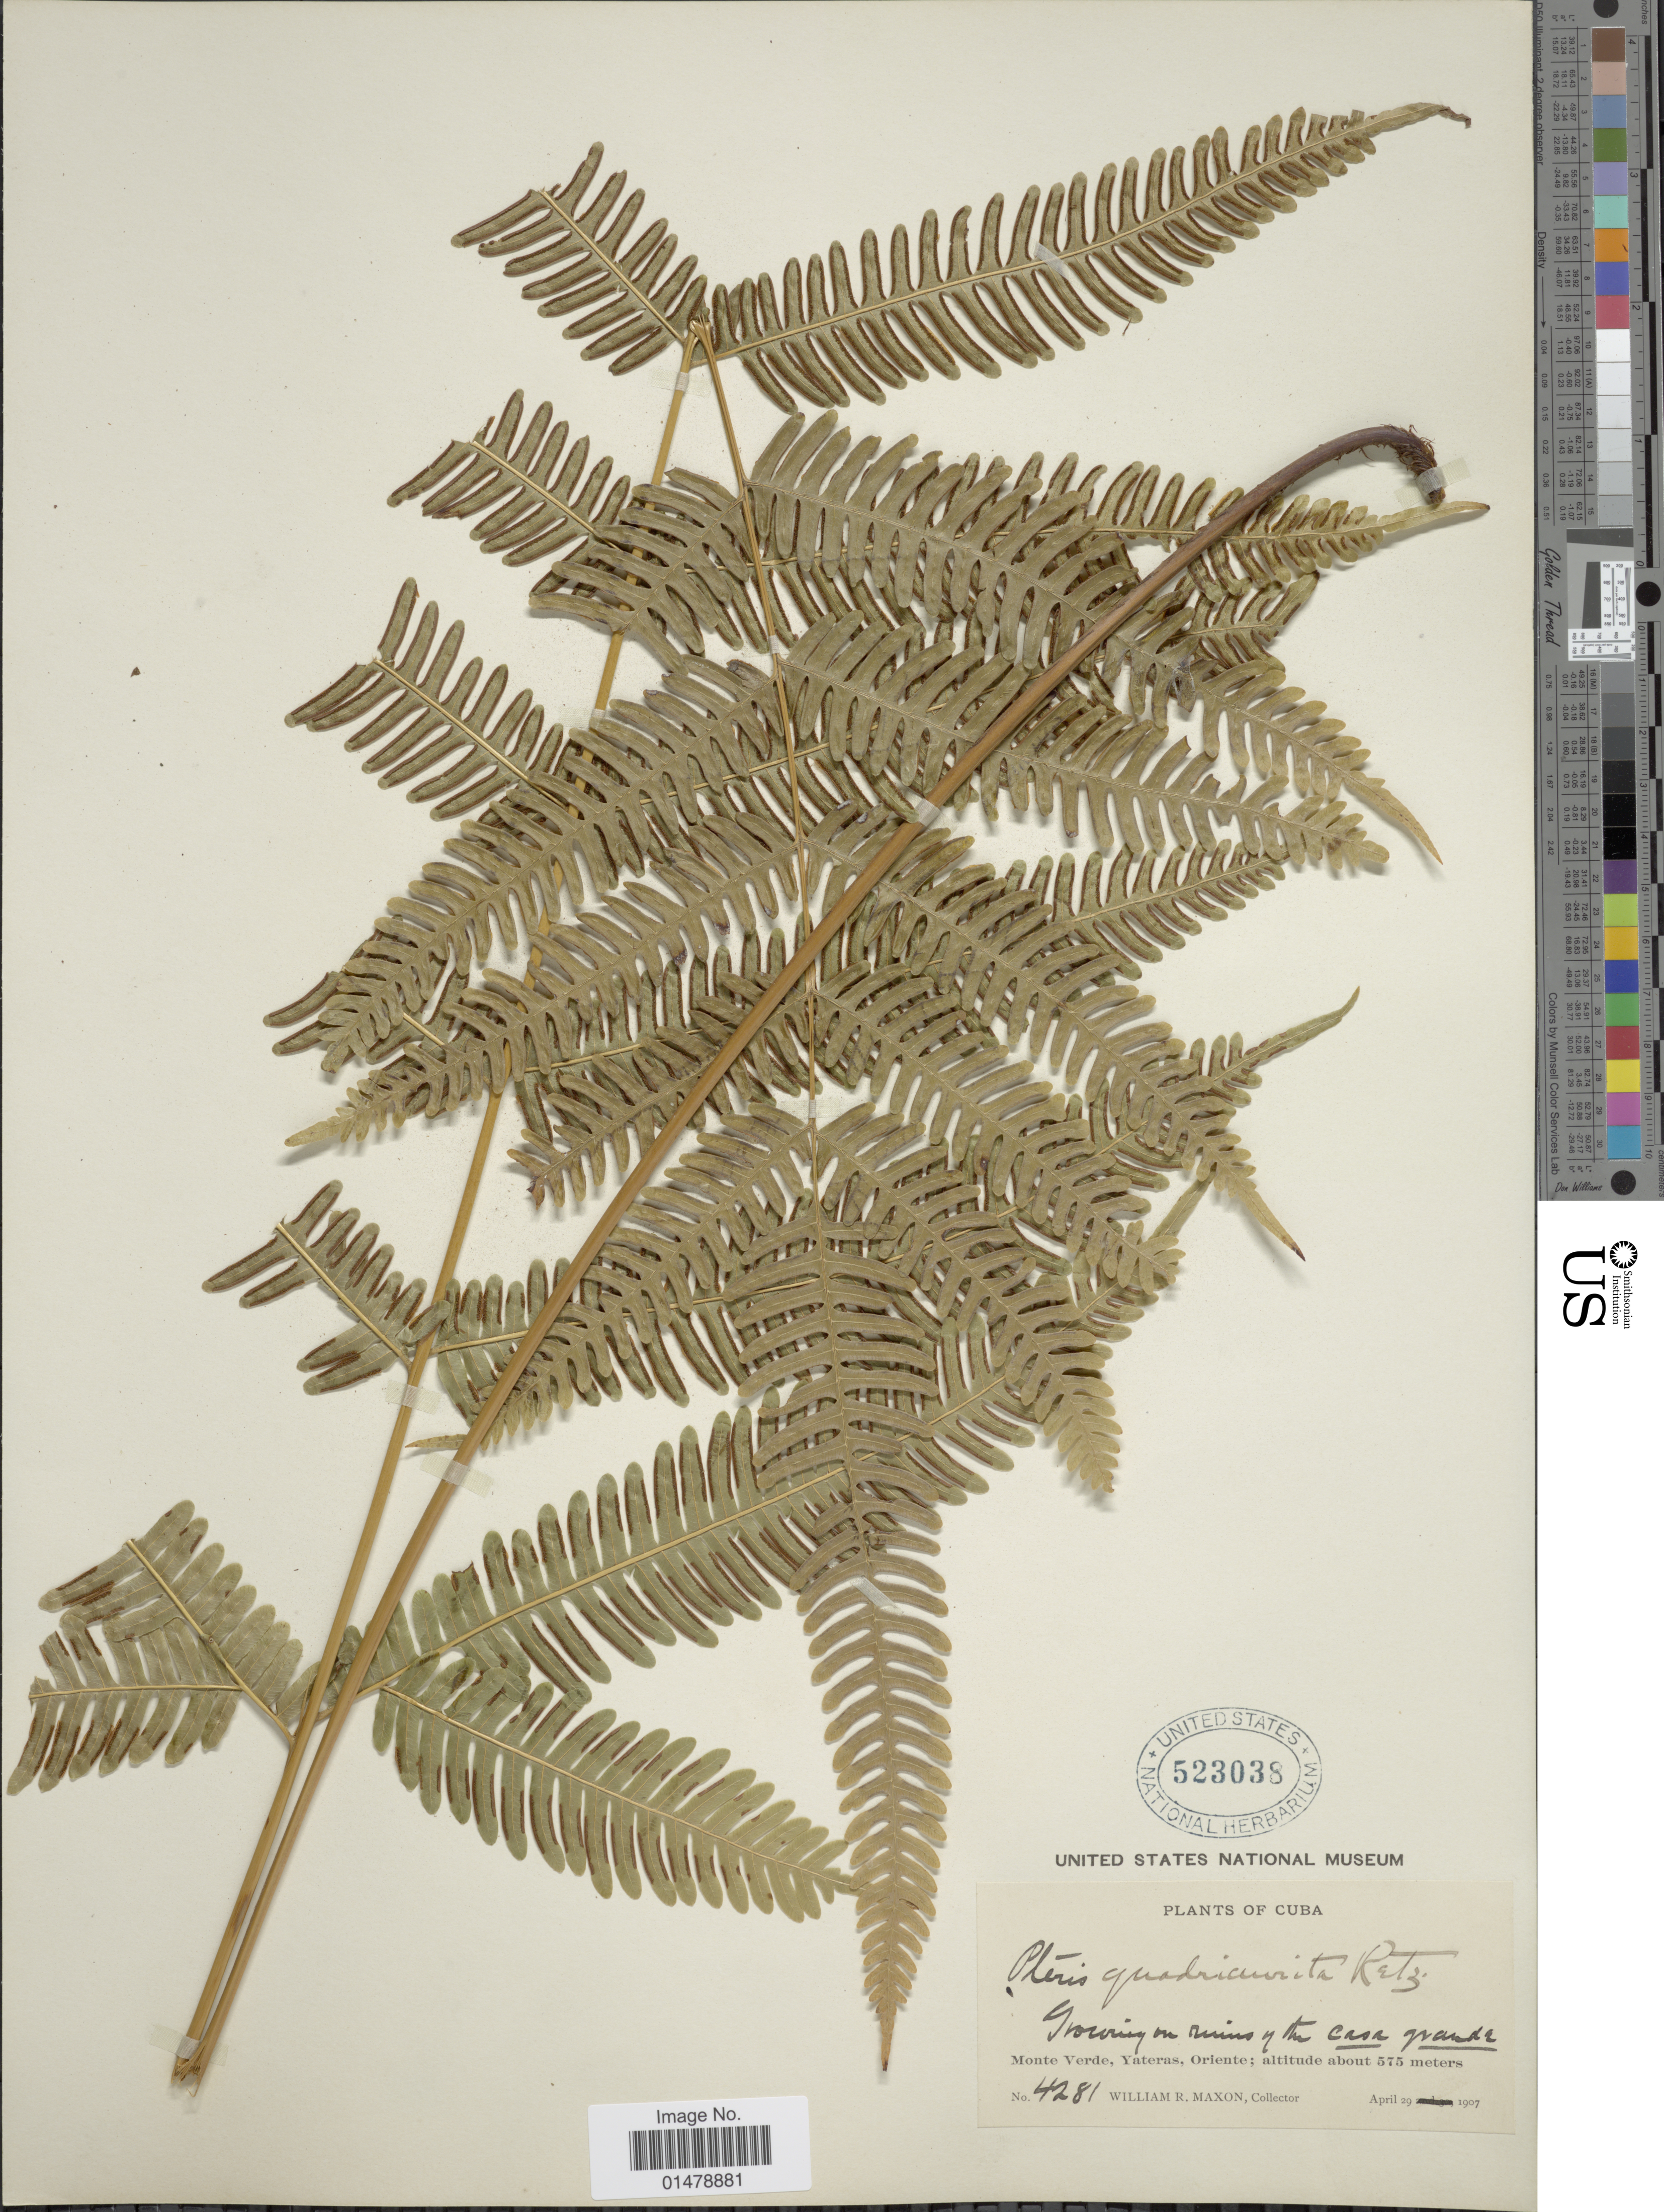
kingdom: Plantae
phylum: Tracheophyta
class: Polypodiopsida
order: Polypodiales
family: Pteridaceae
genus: Pteris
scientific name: Pteris quadriaurita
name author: Retz.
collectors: W. R. Maxon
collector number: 4281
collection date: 1907-04-29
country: Cuba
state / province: Oriente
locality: Monte Verde, Yateras.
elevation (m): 575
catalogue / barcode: US 523038